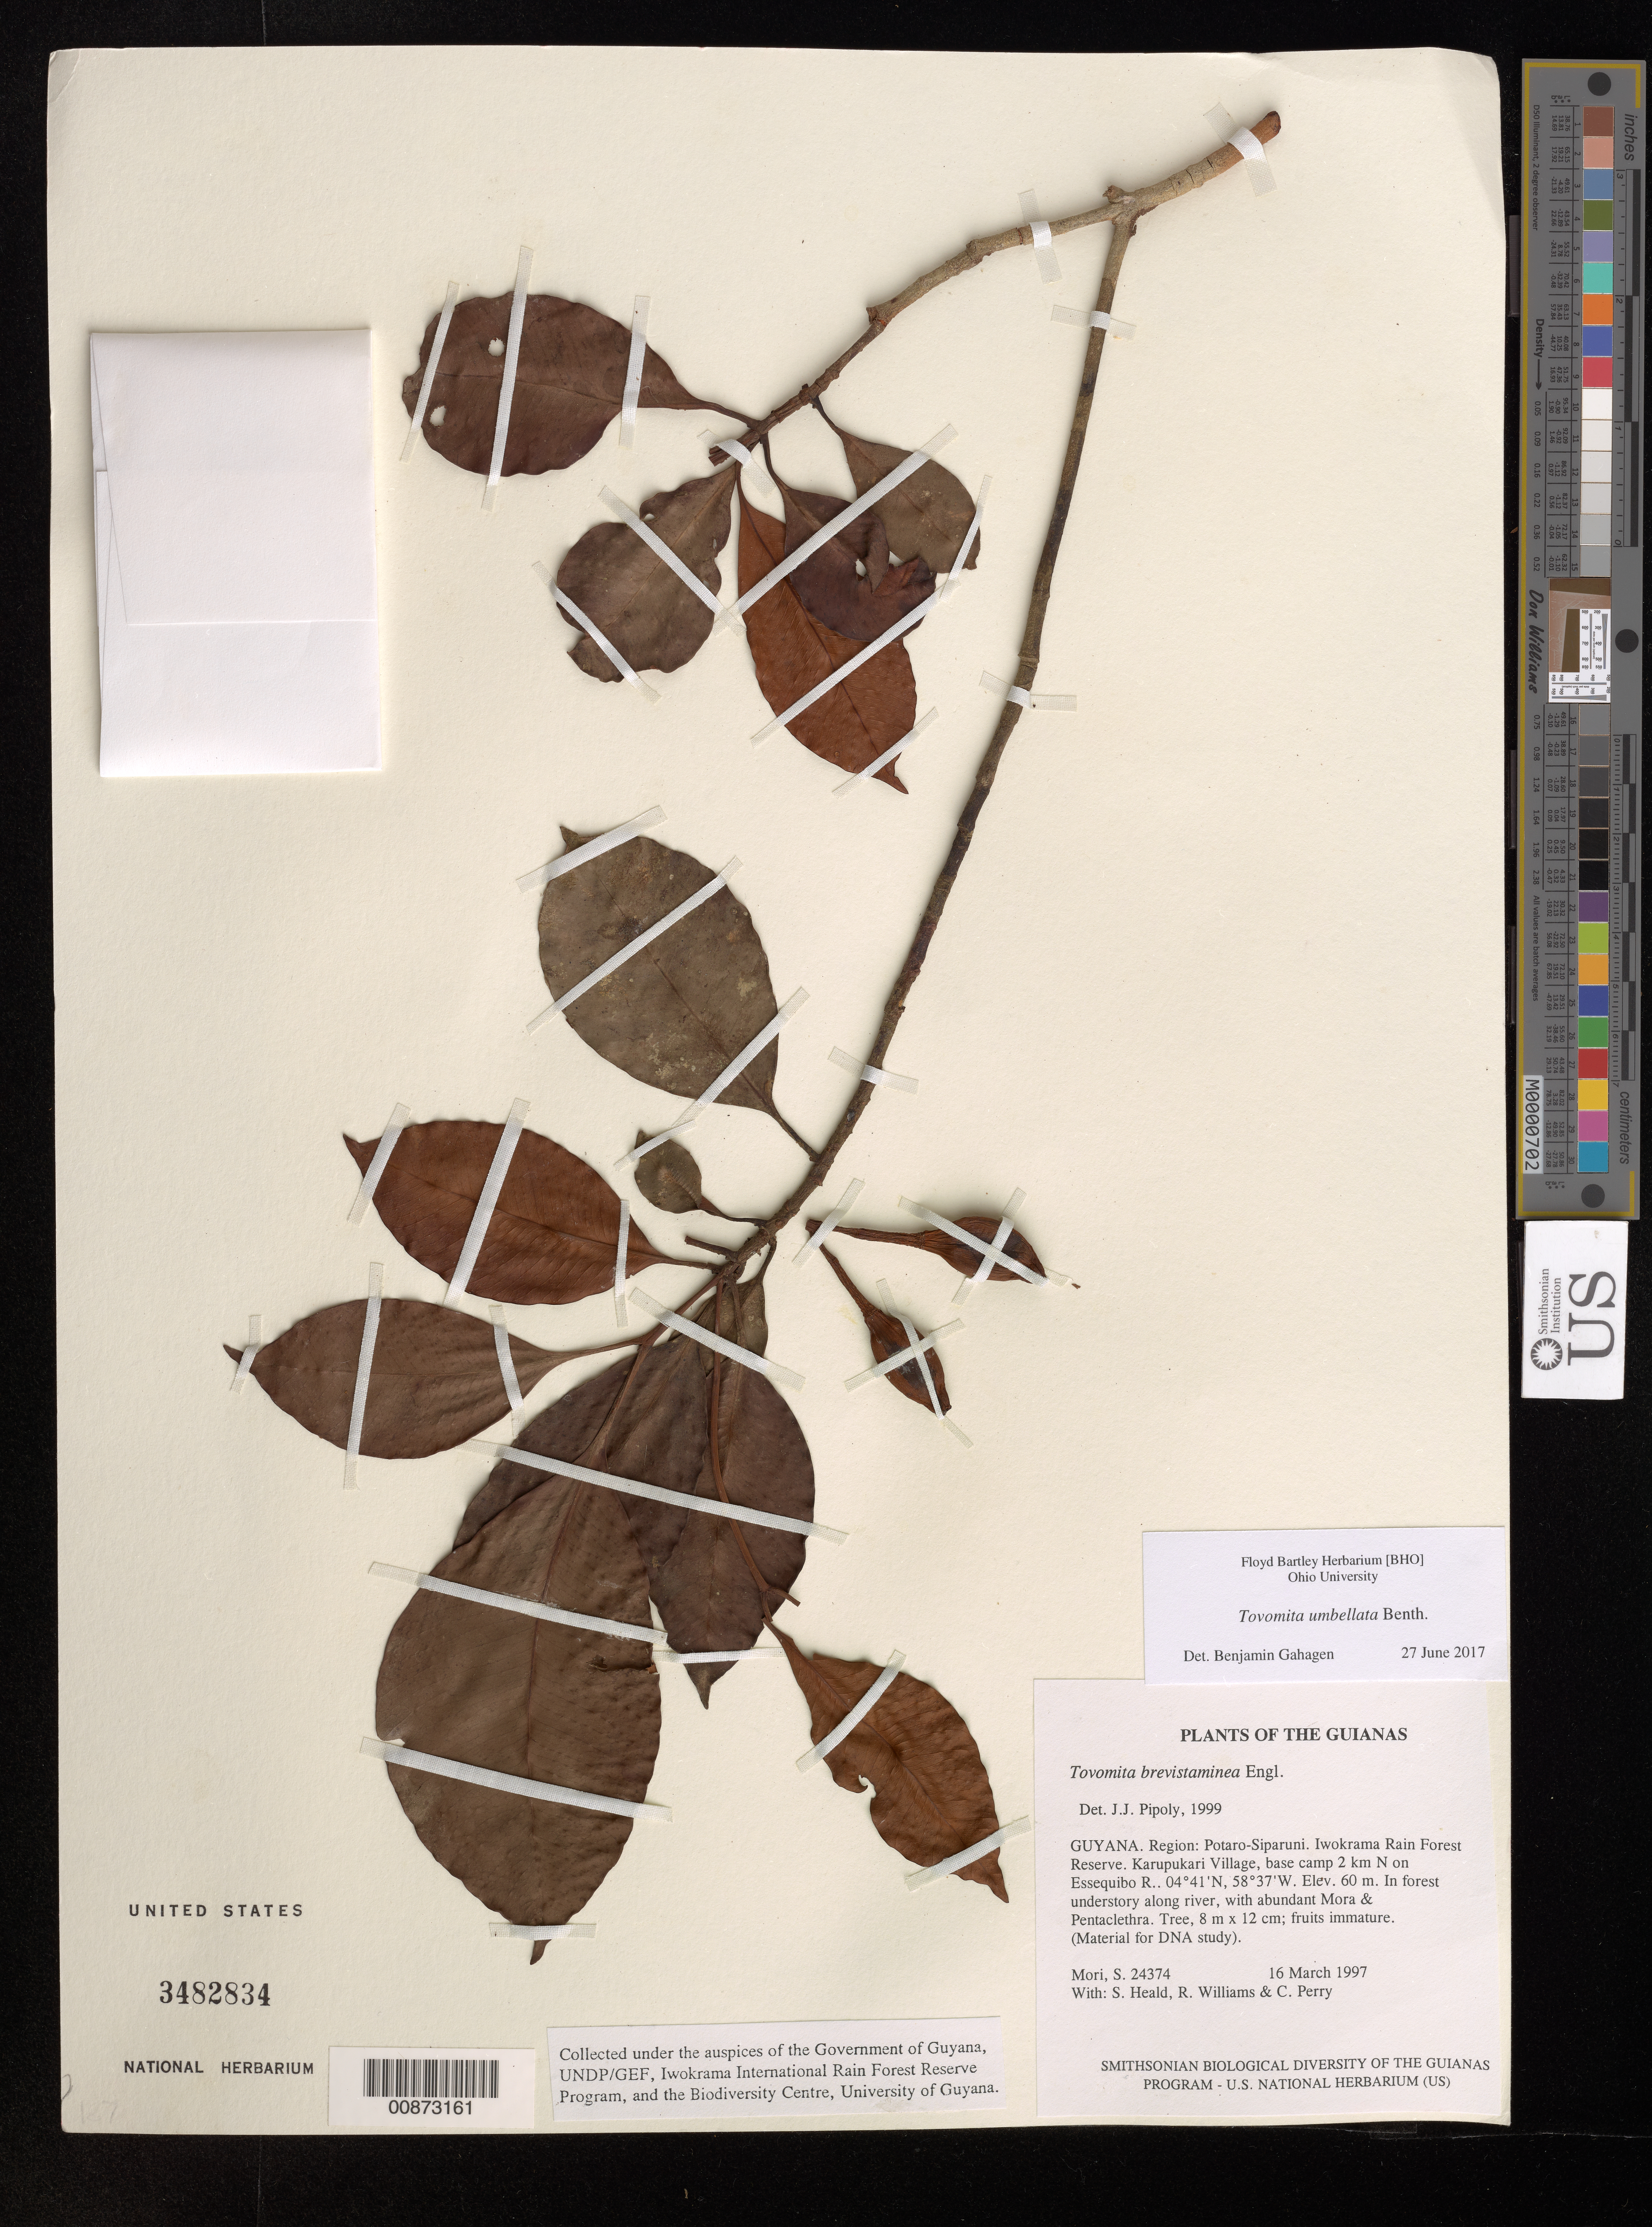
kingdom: Plantae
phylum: Tracheophyta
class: Magnoliopsida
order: Malpighiales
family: Clusiaceae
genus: Tovomita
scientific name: Tovomita umbellata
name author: Benth.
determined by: Gahagen, Benjamin, (BHO), Ohio University (UNITED STATES)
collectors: S. Mori, S. Heald, R. Williams & C. Perry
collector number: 24374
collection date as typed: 16 March 1997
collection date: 1997-03-16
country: Guyana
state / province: Potaro-Siparuni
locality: Iwokrama Rain Forest Reserve. Karupukari Village, base camp 2 km N on Essequibo R.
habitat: In forest understory along river, with abundant Mora & Pentaclethra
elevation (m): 60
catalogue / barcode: US 3482834